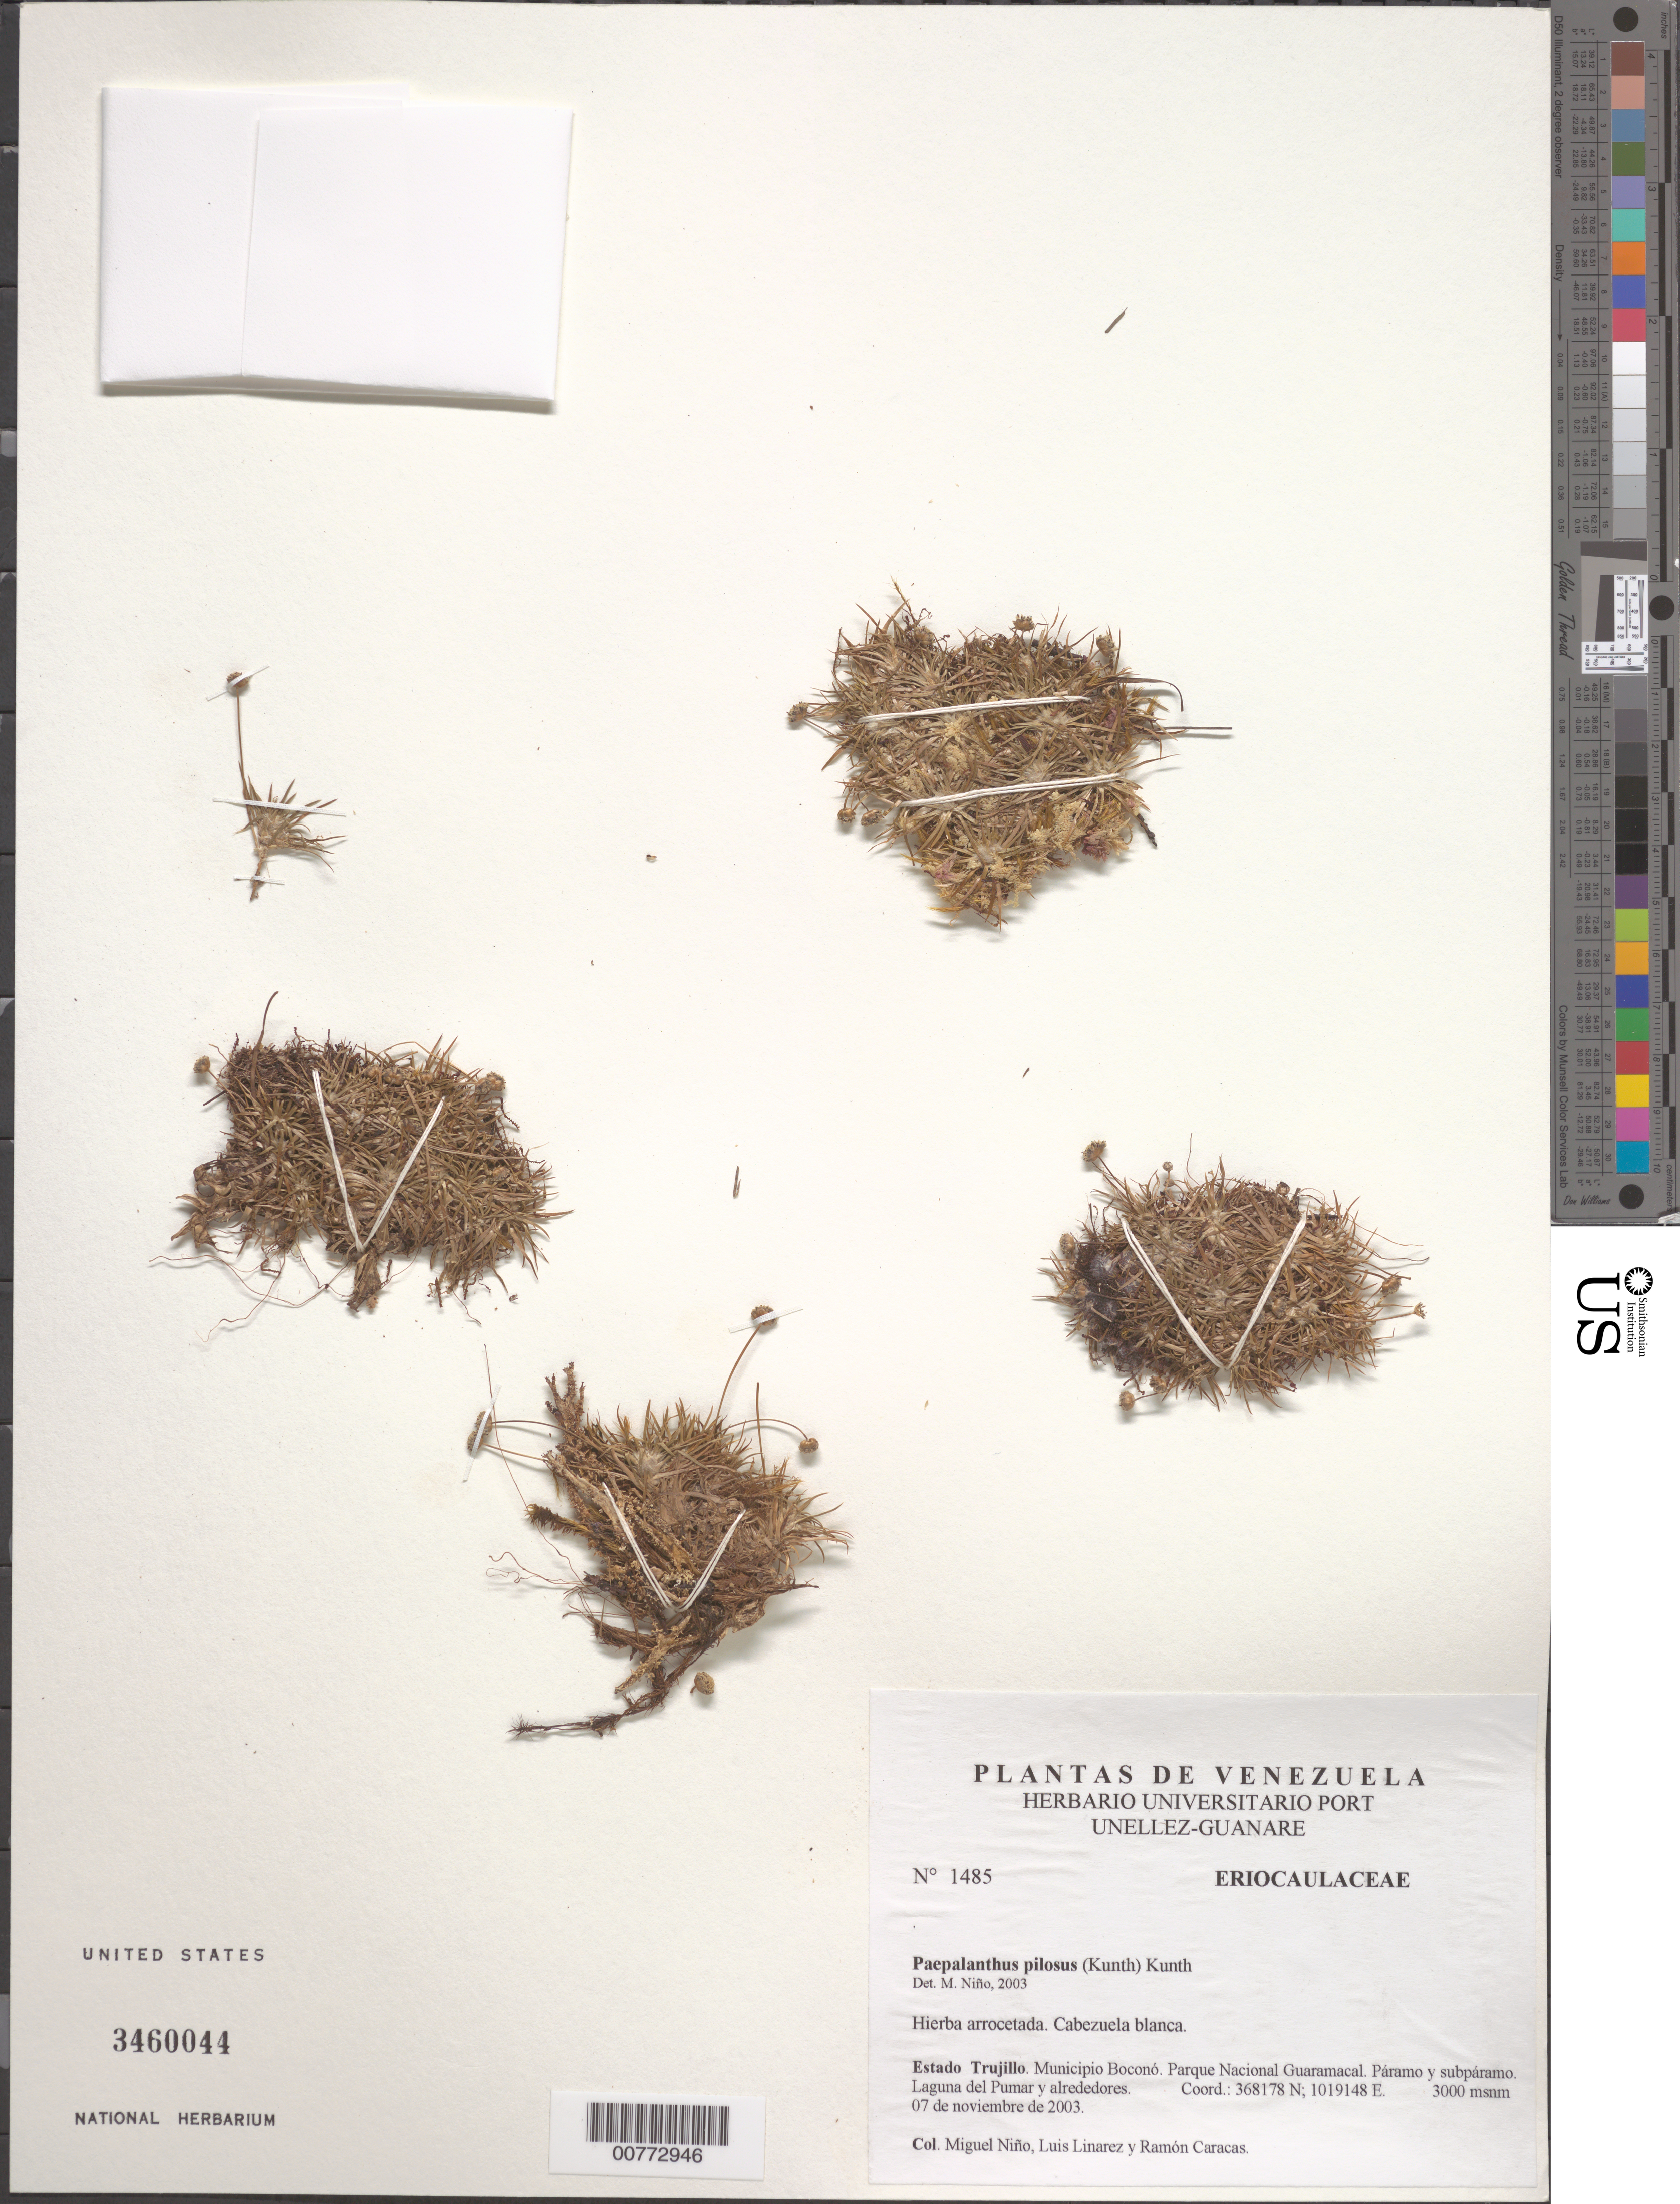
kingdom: Plantae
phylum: Tracheophyta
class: Liliopsida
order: Poales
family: Eriocaulaceae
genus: Paepalanthus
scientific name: Paepalanthus pilosus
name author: (Kunth) Kunth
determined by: Niño, S. M., (PORT), BioCentro-UNELLEZ (VENEZUELA)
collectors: S. M. Niño, L. Linárez & R. Caracas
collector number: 1485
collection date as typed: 07 Nov 2003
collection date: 2003-11-07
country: Venezuela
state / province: Trujillo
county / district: Boconó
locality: Parque Nacional Guaramacal. Laguna del Pumar y alrededores.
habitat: Páramo y subpáramo.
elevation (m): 3000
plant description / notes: PORT, US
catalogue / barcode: US 3460044